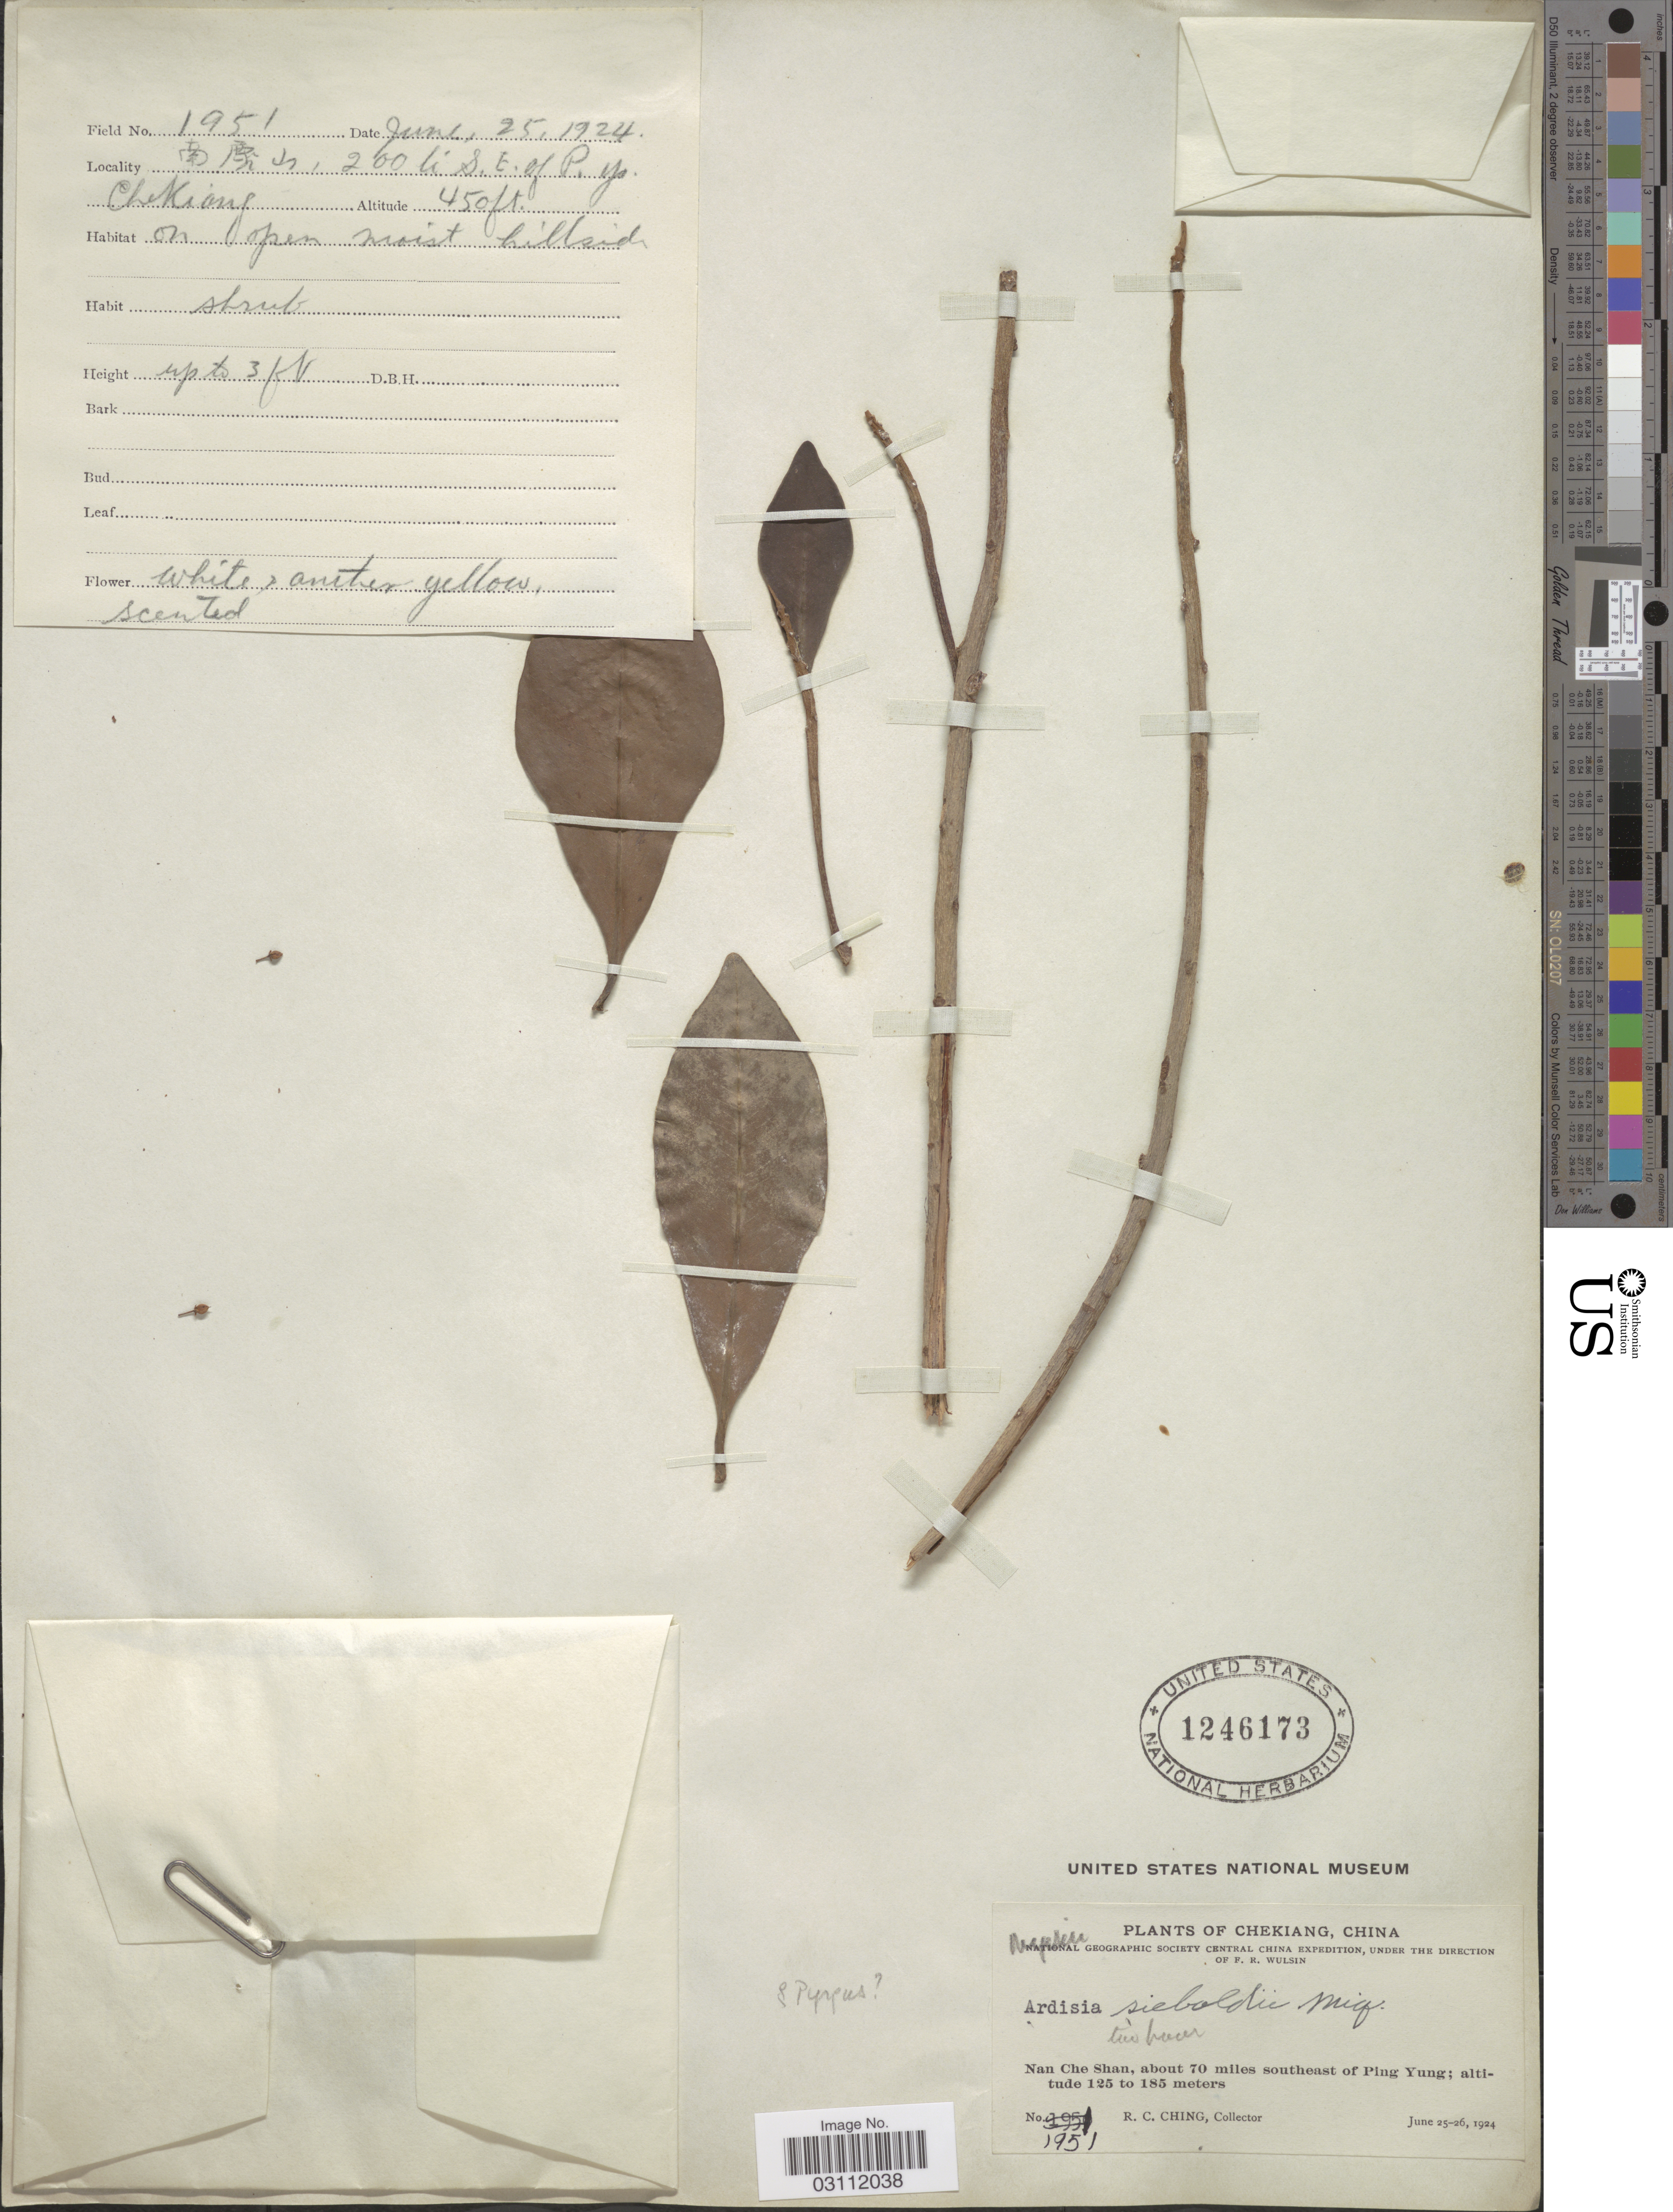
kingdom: Plantae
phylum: Tracheophyta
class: Magnoliopsida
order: Ericales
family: Primulaceae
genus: Ardisia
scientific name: Ardisia sieboldii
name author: Miq.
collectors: R. C. Ching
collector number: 1951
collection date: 1924-06-25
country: China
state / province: Zhejiang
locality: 200 li. S.E. of P.Y. (about 70 miles southeast of Ping Yun. Chongqing.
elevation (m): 137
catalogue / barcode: US 1246173